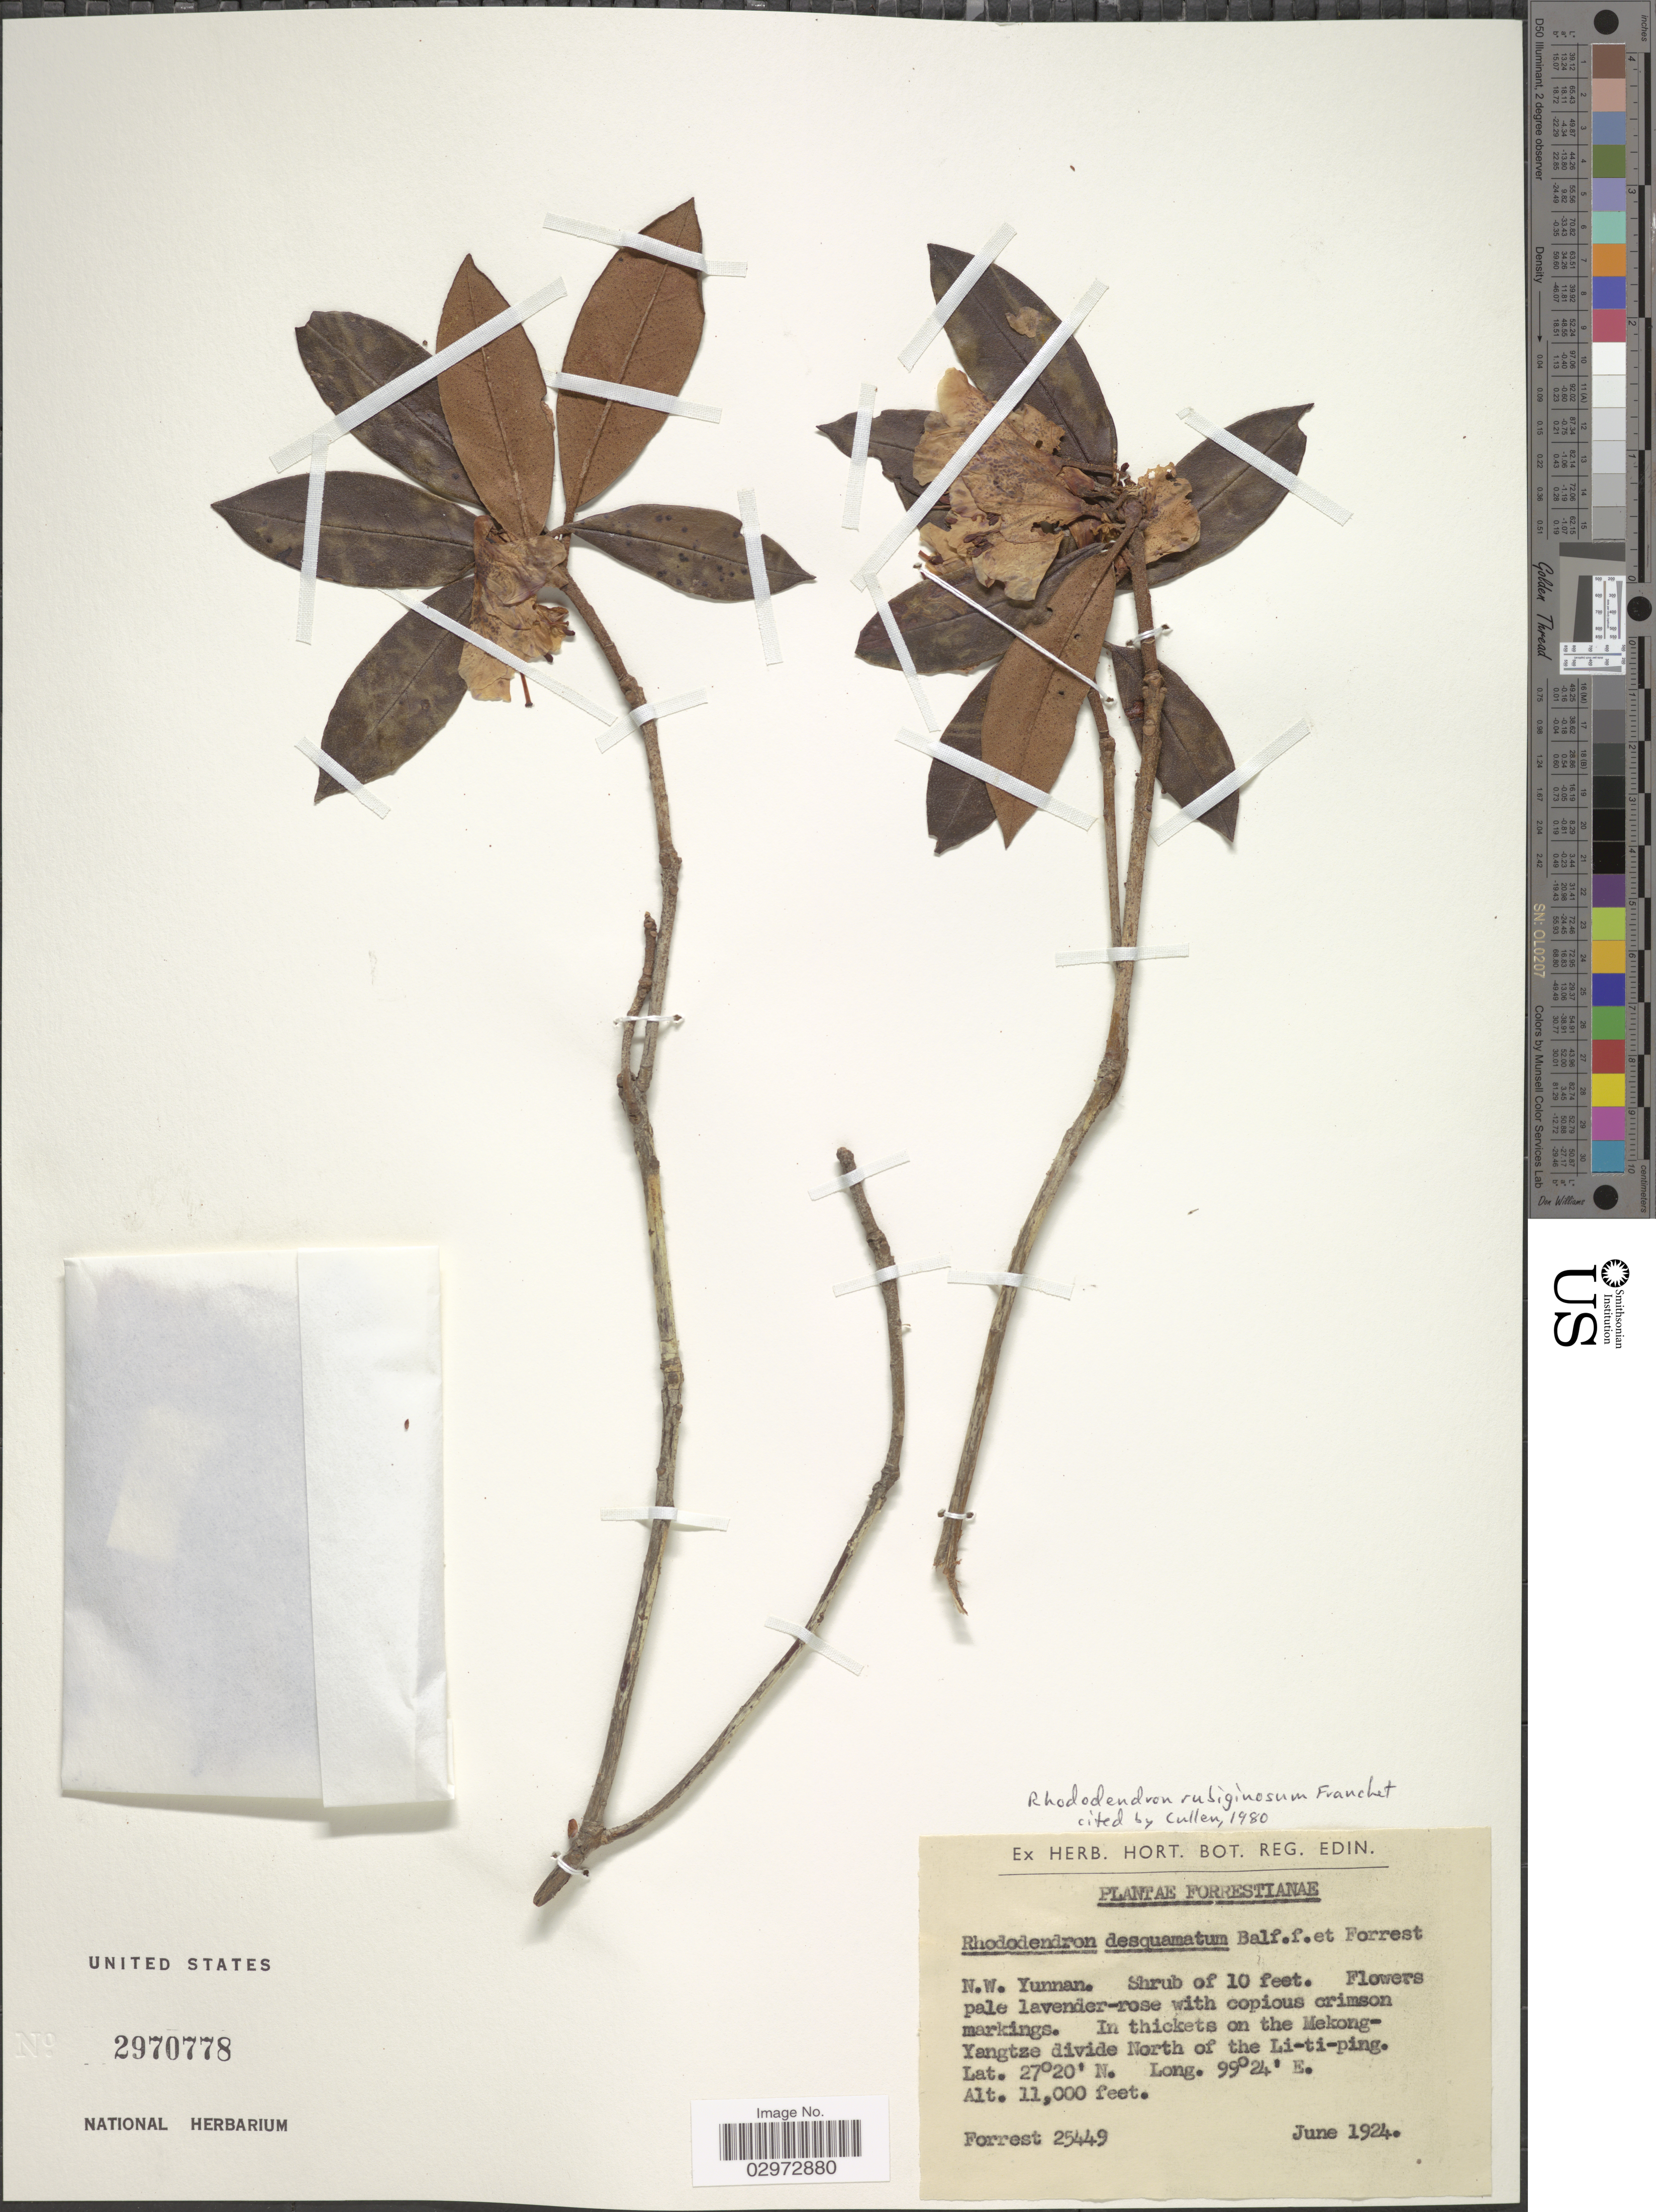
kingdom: Plantae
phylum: Tracheophyta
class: Magnoliopsida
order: Ericales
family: Ericaceae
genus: Rhododendron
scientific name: Rhododendron rubiginosum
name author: Franch.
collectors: -. Forrest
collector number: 25449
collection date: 1924-06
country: China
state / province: Yunnan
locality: N.W. Yunnan, In thickets on the Mekong-Yangtze divide North of the Li-ti-ping.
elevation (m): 3353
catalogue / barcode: US 2970778